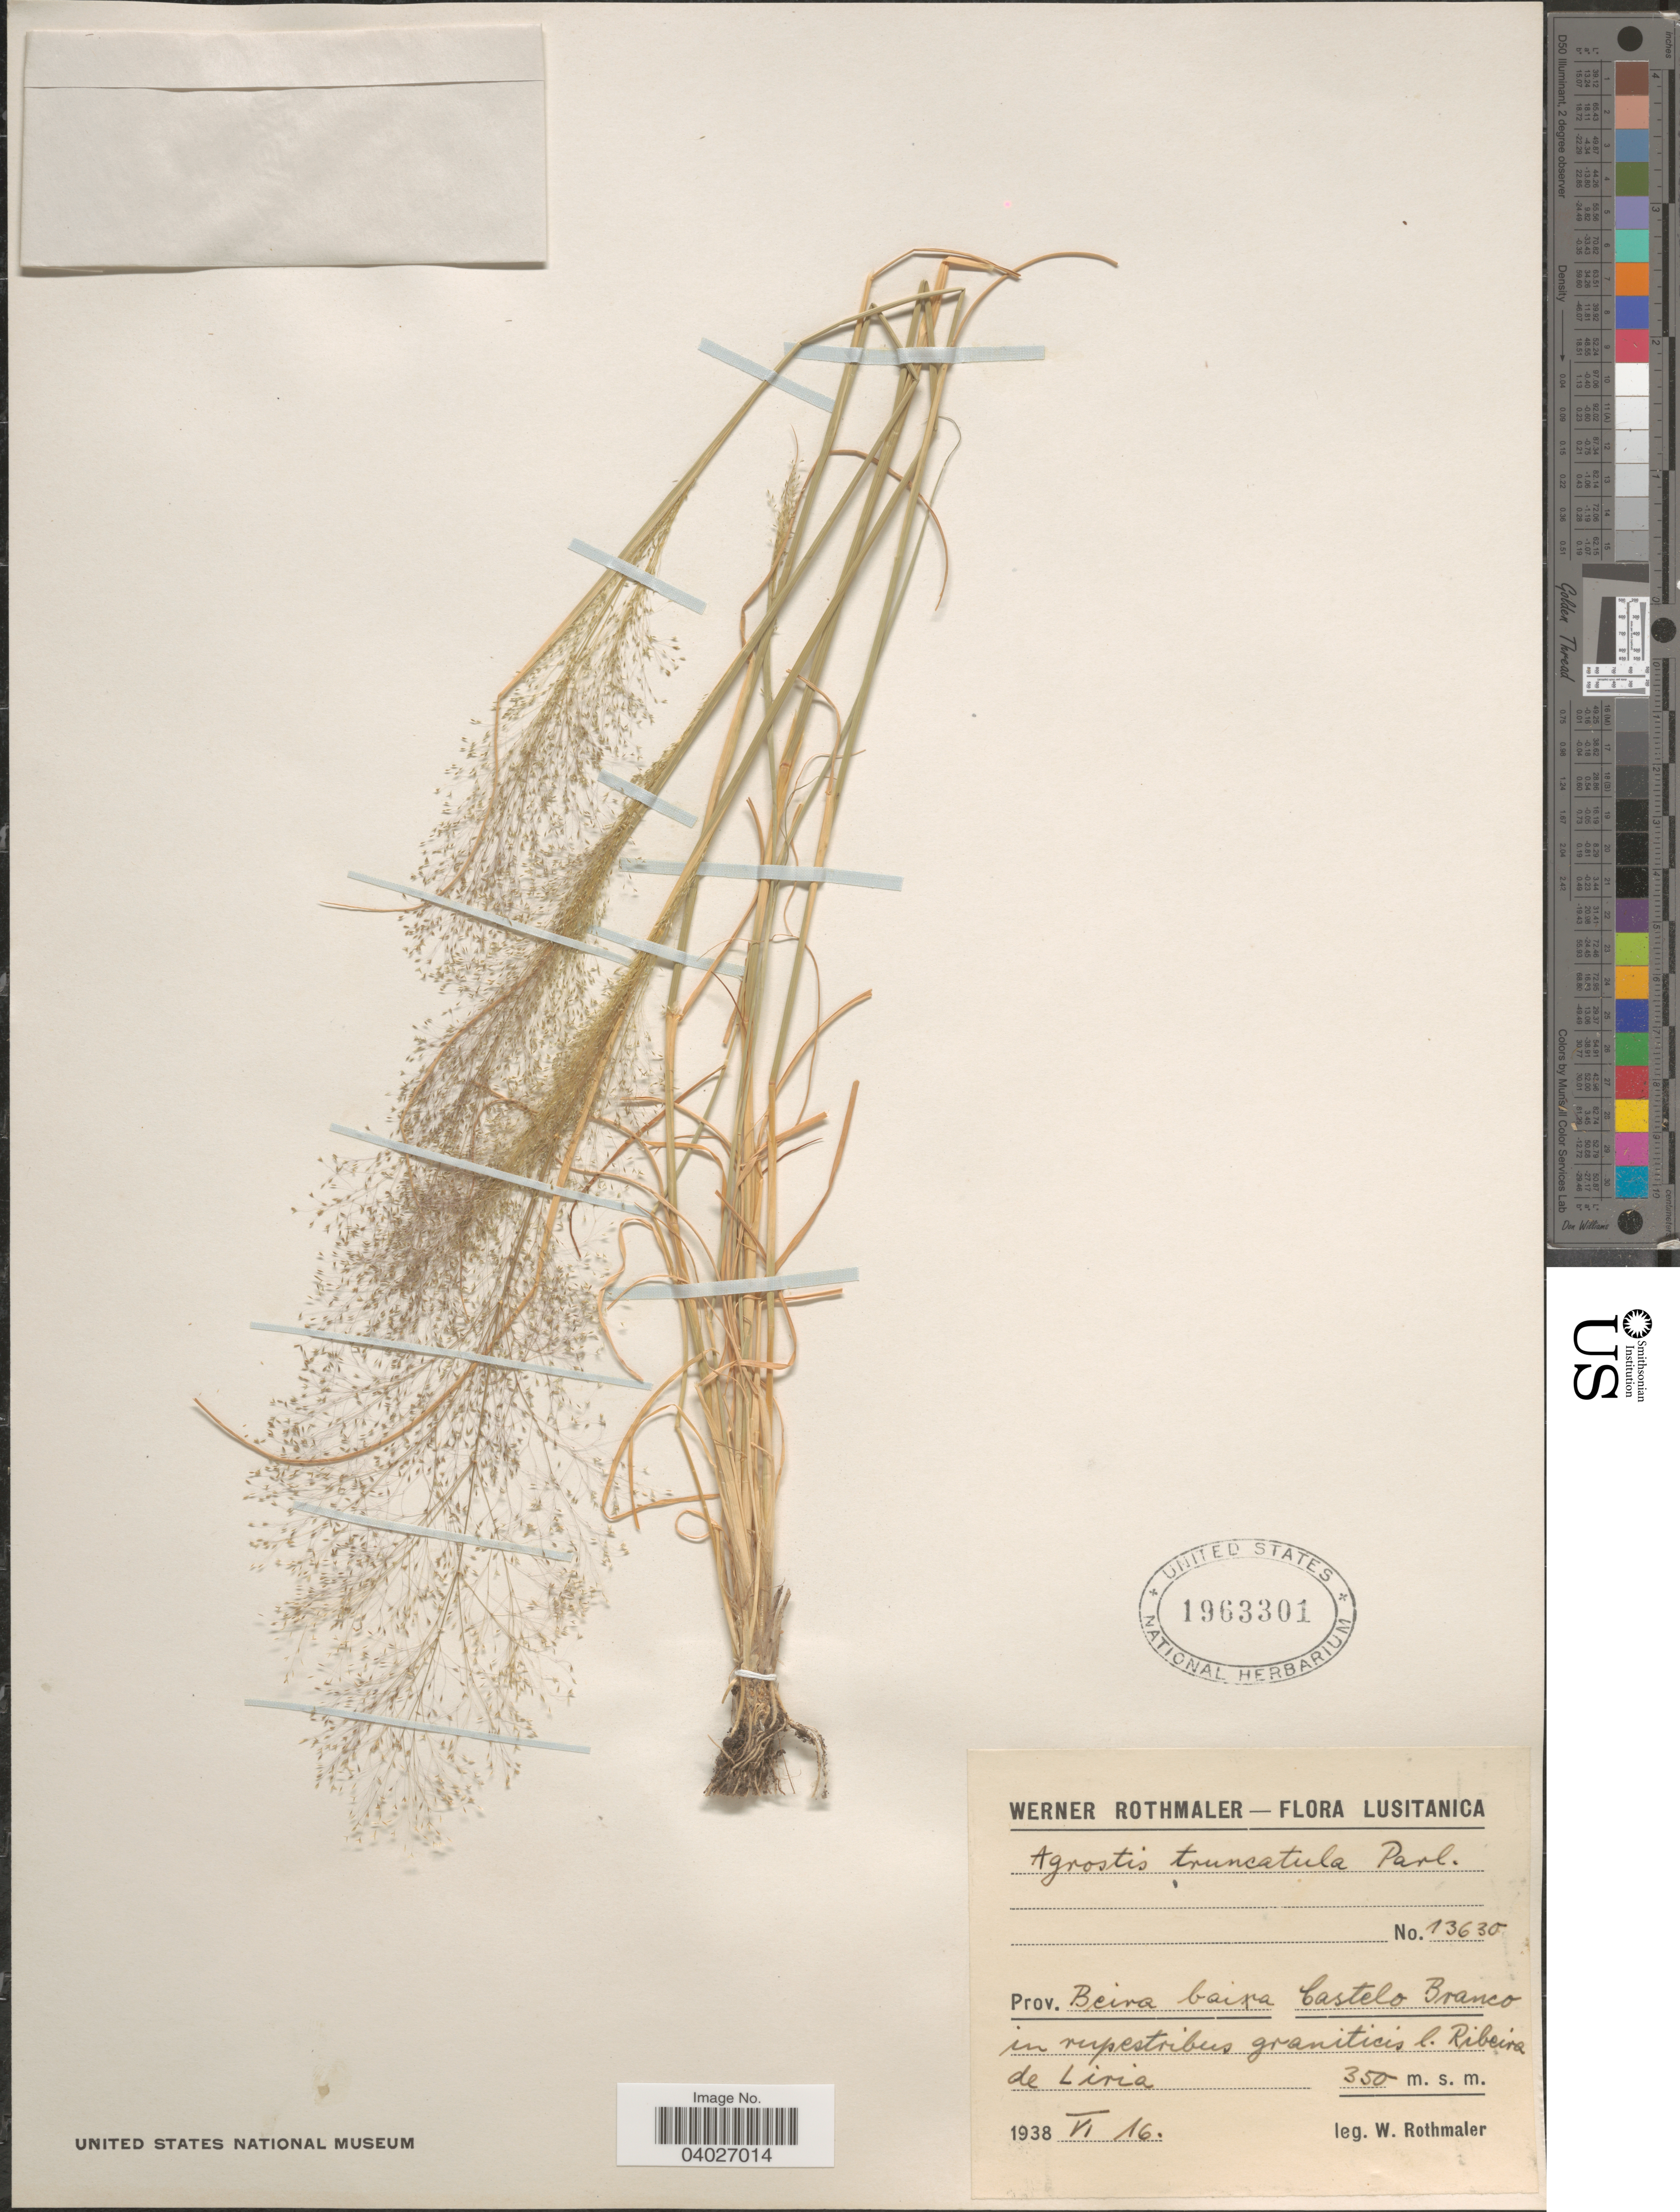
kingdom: Plantae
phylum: Tracheophyta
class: Liliopsida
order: Poales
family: Poaceae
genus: Agrostula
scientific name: Agrostula truncatula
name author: (Parl.) P.M. Peterson et al.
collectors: W. Rothmaler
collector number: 13630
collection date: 1938-06-16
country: Portugal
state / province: Castelo Branco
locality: Lusitanica. Prov. Beira baira Castelo Branco in rupestribus graniticis l. Ribeira de Liria.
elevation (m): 350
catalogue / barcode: US 1963301